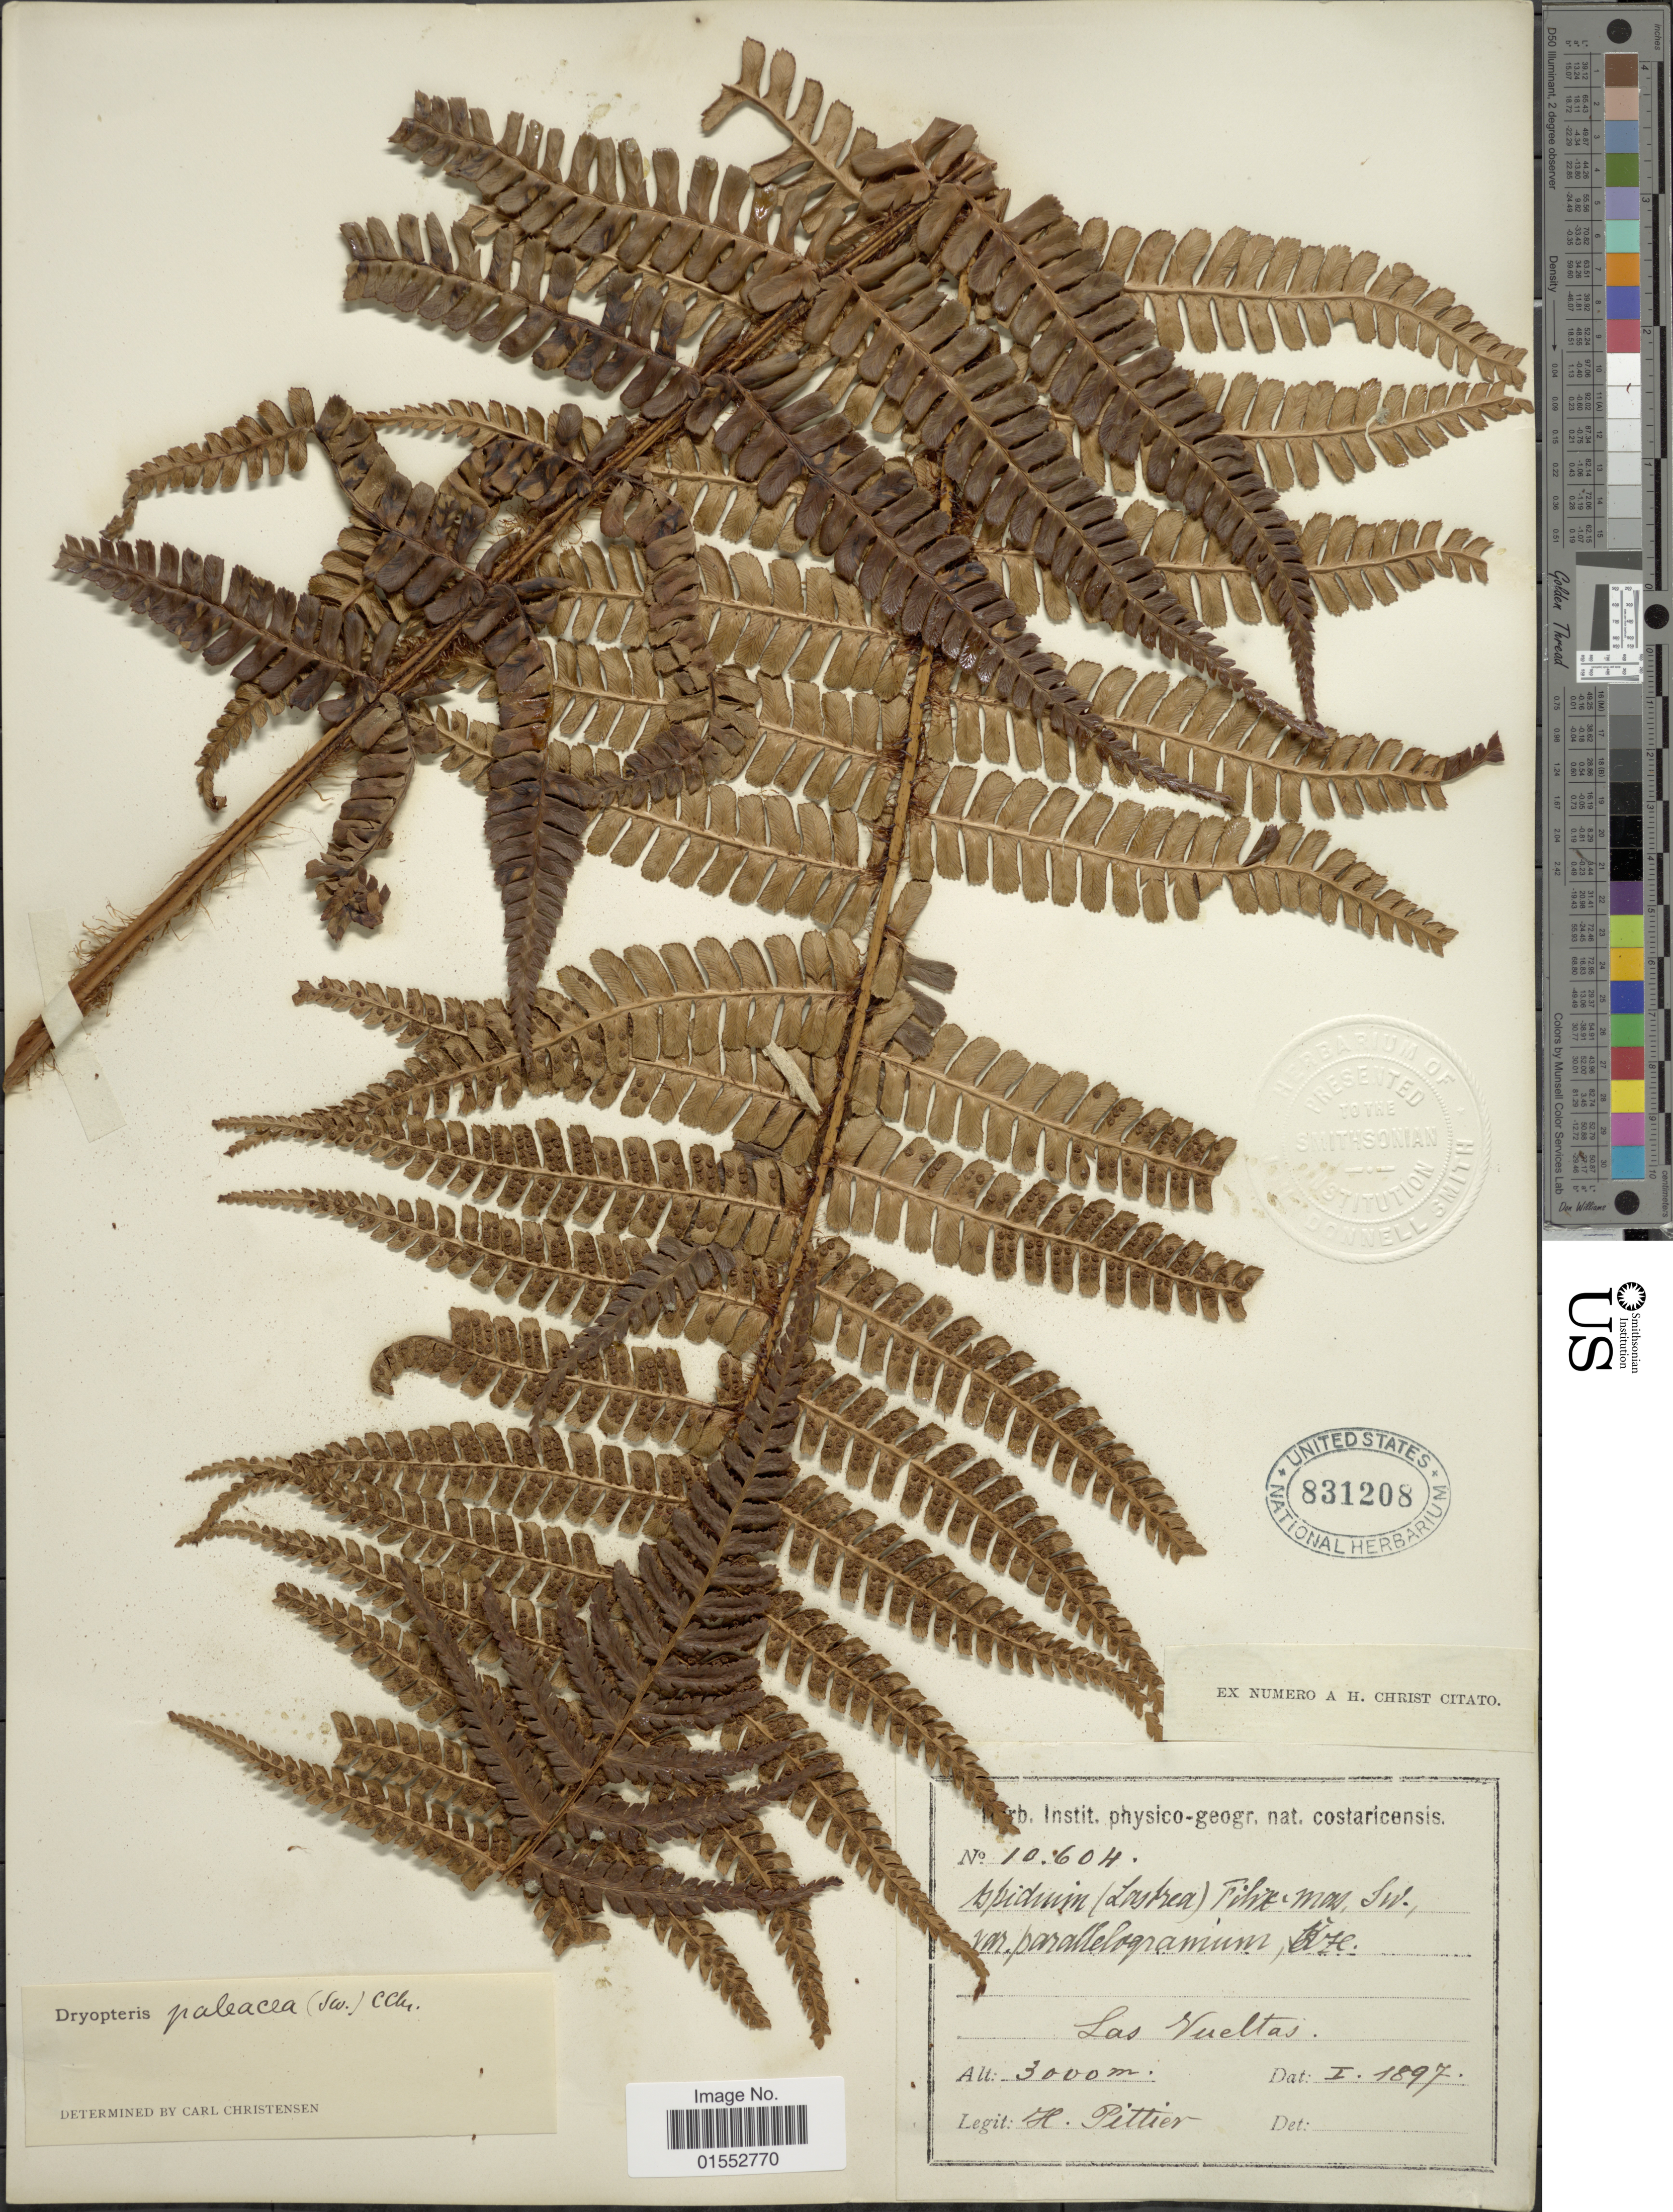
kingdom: Plantae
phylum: Tracheophyta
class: Polypodiopsida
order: Polypodiales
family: Dryopteridaceae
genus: Dryopteris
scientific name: Dryopteris wallichiana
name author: (Spreng.) Hyl.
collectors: H. F. Pittier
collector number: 10604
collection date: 1897-01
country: Costa Rica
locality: Las Vueltas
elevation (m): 3000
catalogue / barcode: US 831208